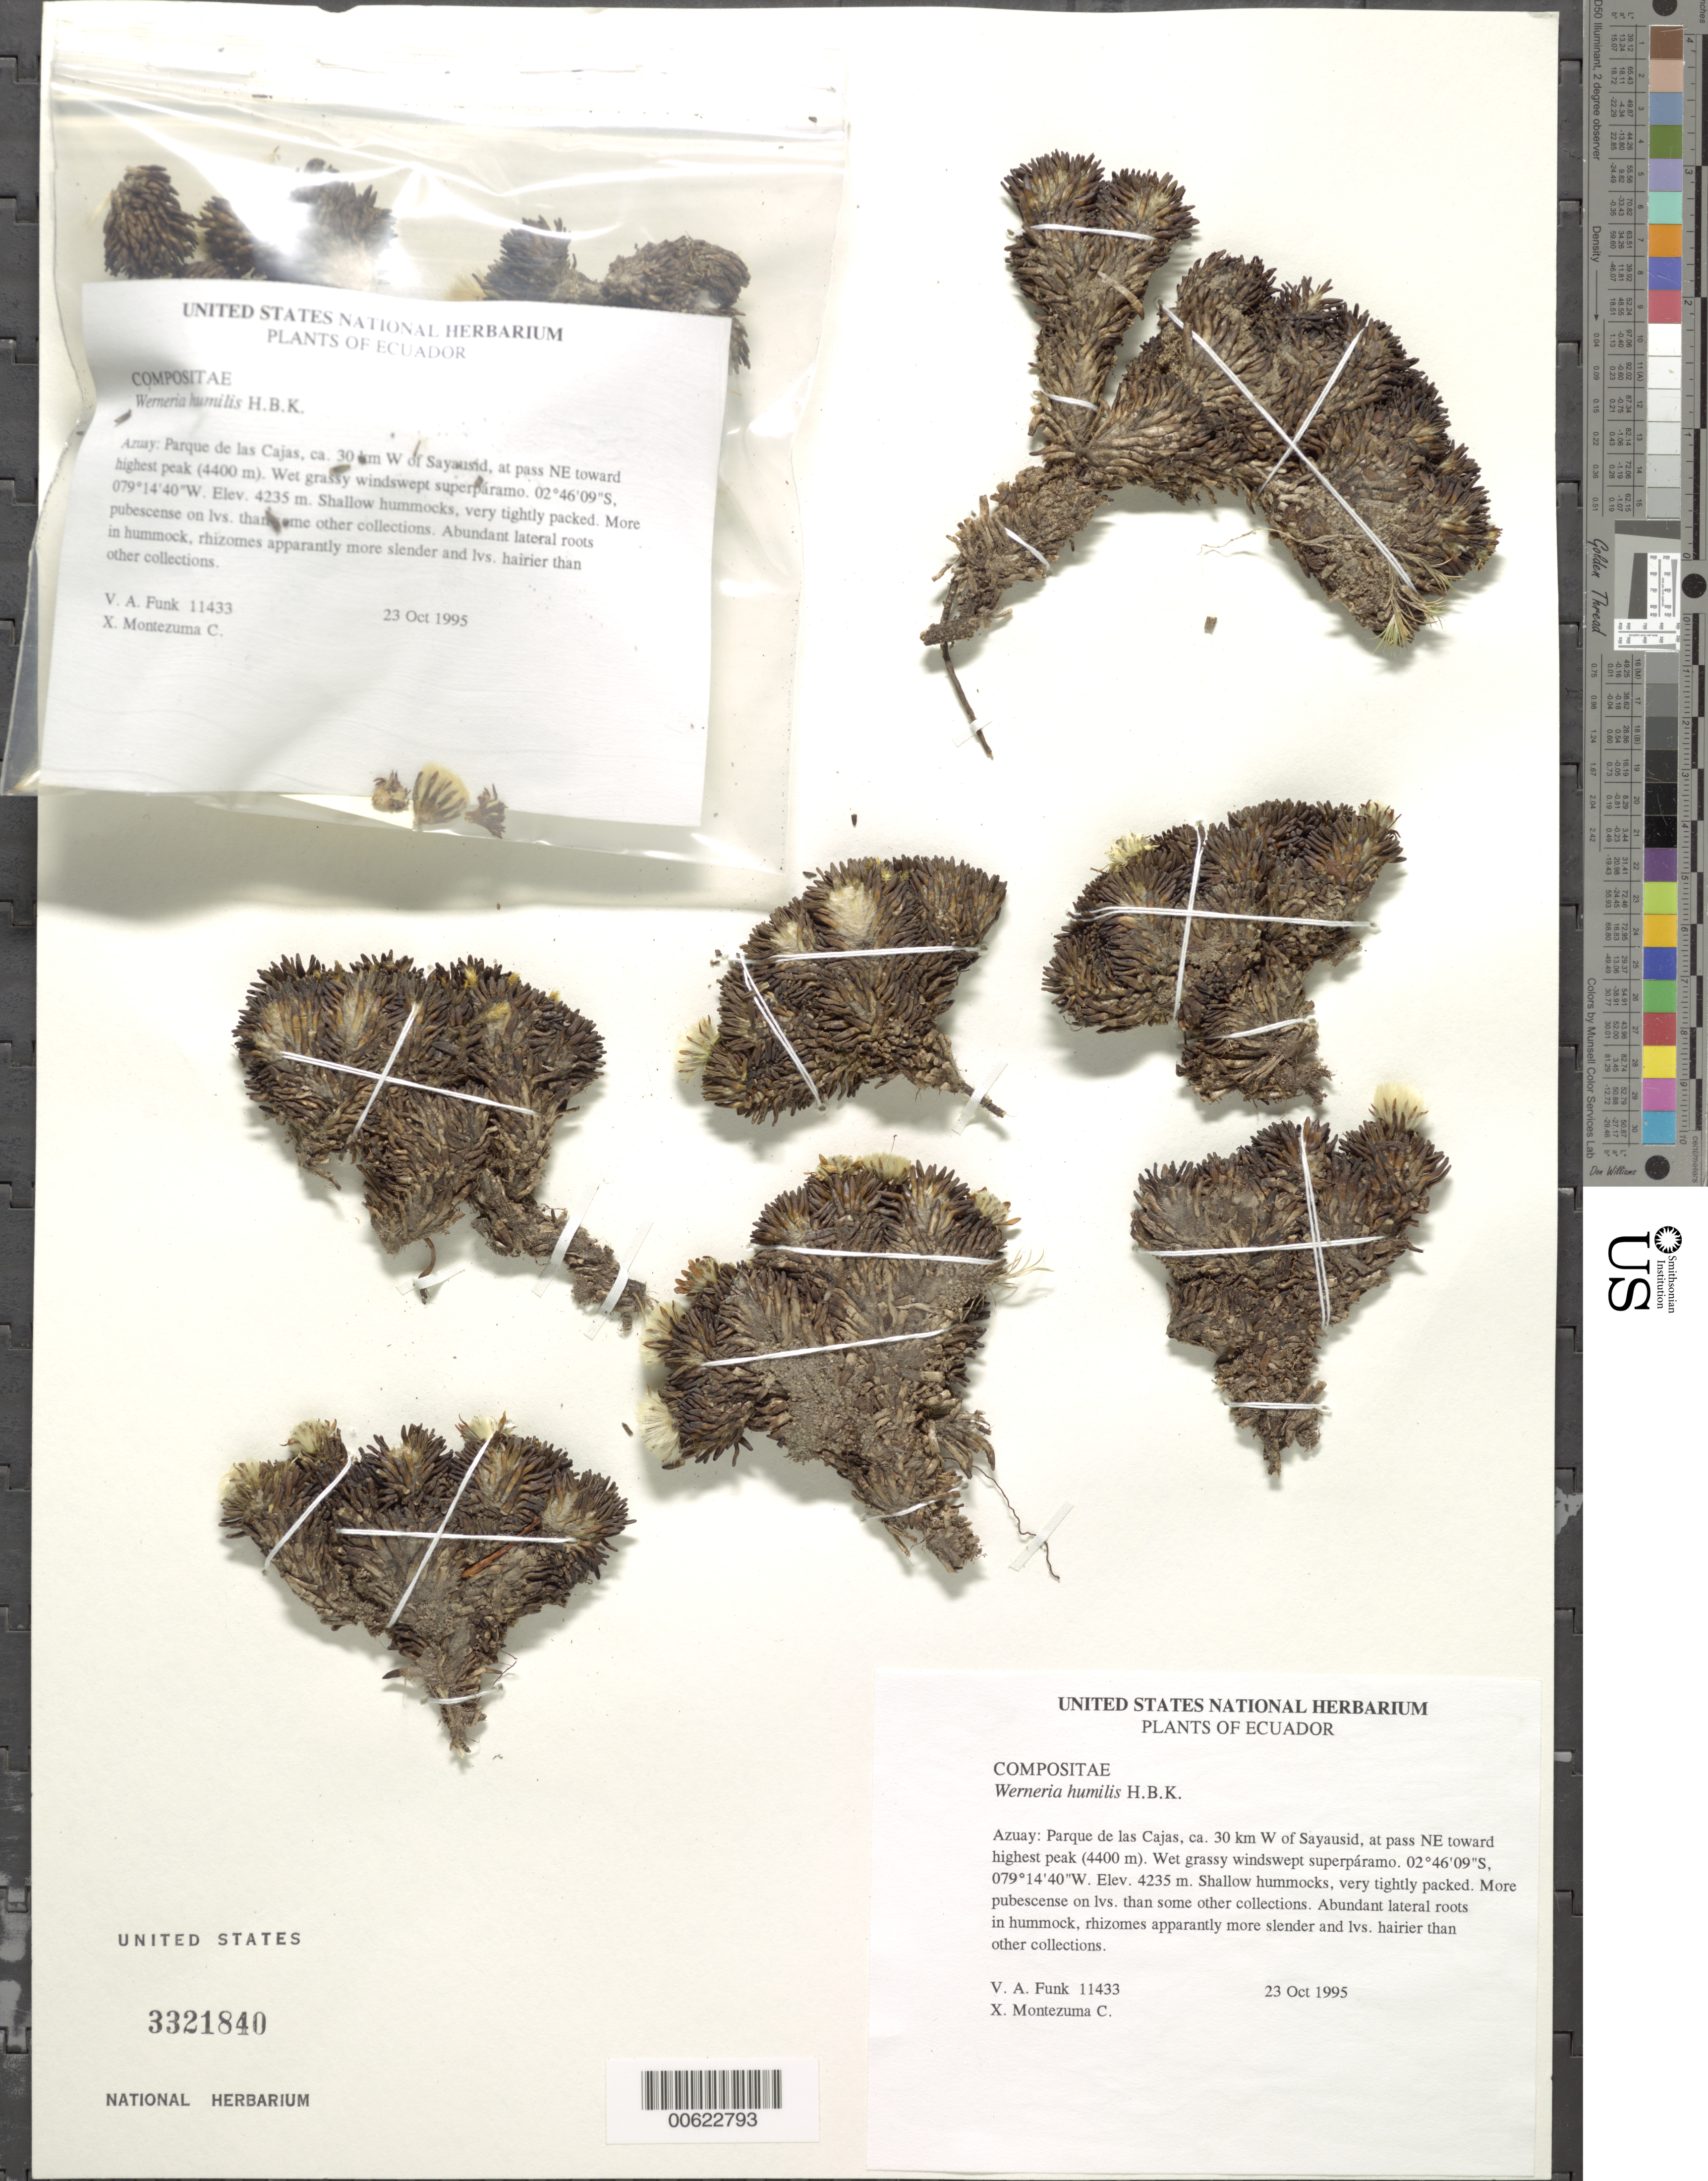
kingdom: Plantae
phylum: Tracheophyta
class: Magnoliopsida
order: Asterales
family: Asteraceae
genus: Xenophyllum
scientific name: Xenophyllum humile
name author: (Kunth) V.A. Funk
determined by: Funk, Vicki A., (BOT), Smithsonian Institution - National Museum of Natural History (UNITED STATES)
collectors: V. Funk & X. Montezuma C.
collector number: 11433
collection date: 1995-10-23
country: Ecuador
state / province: Azuay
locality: Parque de las Cajas, ca. 30 km W of Sayausid, at pass NE toward highest peak (4400 m).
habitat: Wet grassy windswept superpáramo.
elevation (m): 4235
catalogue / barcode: US 3321840